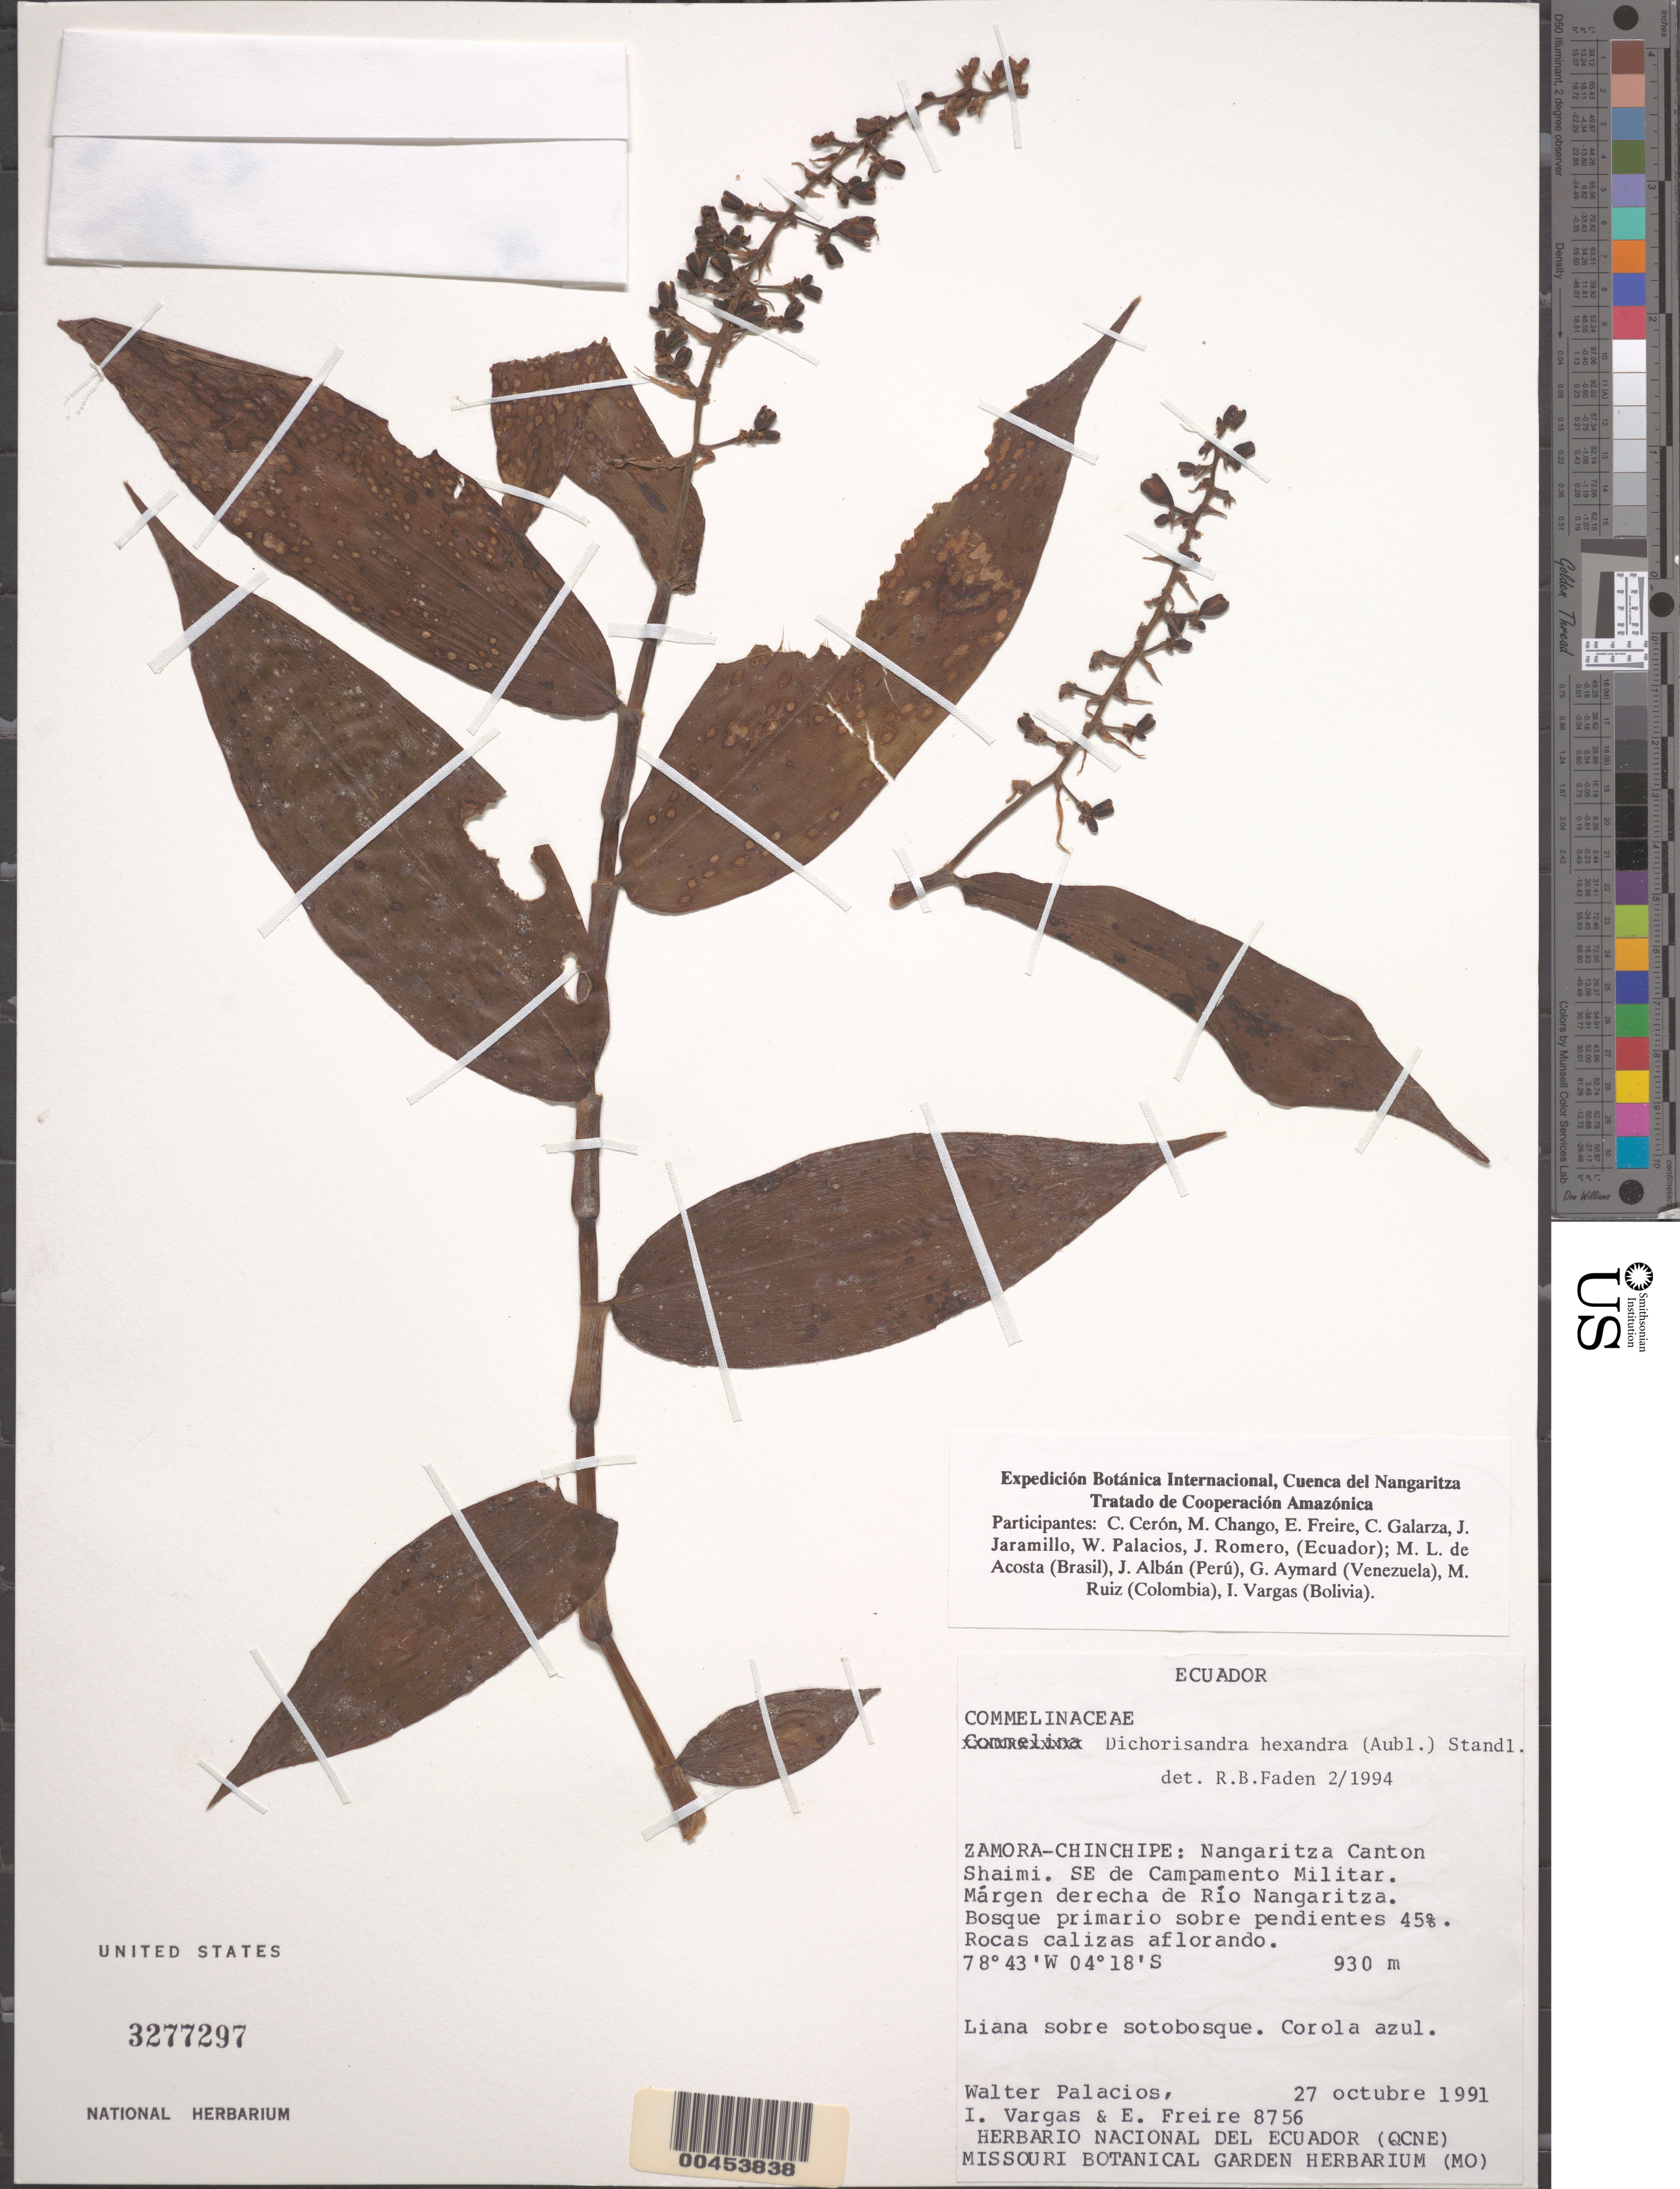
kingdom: Plantae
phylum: Tracheophyta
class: Liliopsida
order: Commelinales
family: Commelinaceae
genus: Dichorisandra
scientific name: Dichorisandra hexandra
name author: (Aubl.) Standl.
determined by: Faden, Robert B., (US), Smithsonian Institution - National Museum of Natural History (UNITED STATES)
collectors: W. Palacios, I. Vargas & E. Freire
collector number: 8756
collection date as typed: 27 Oct 1991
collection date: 1991-10-27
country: Ecuador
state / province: Zamora-Chinchipe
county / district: Nangaritza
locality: Nangaritza Canton, shaimi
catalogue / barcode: US 3277297